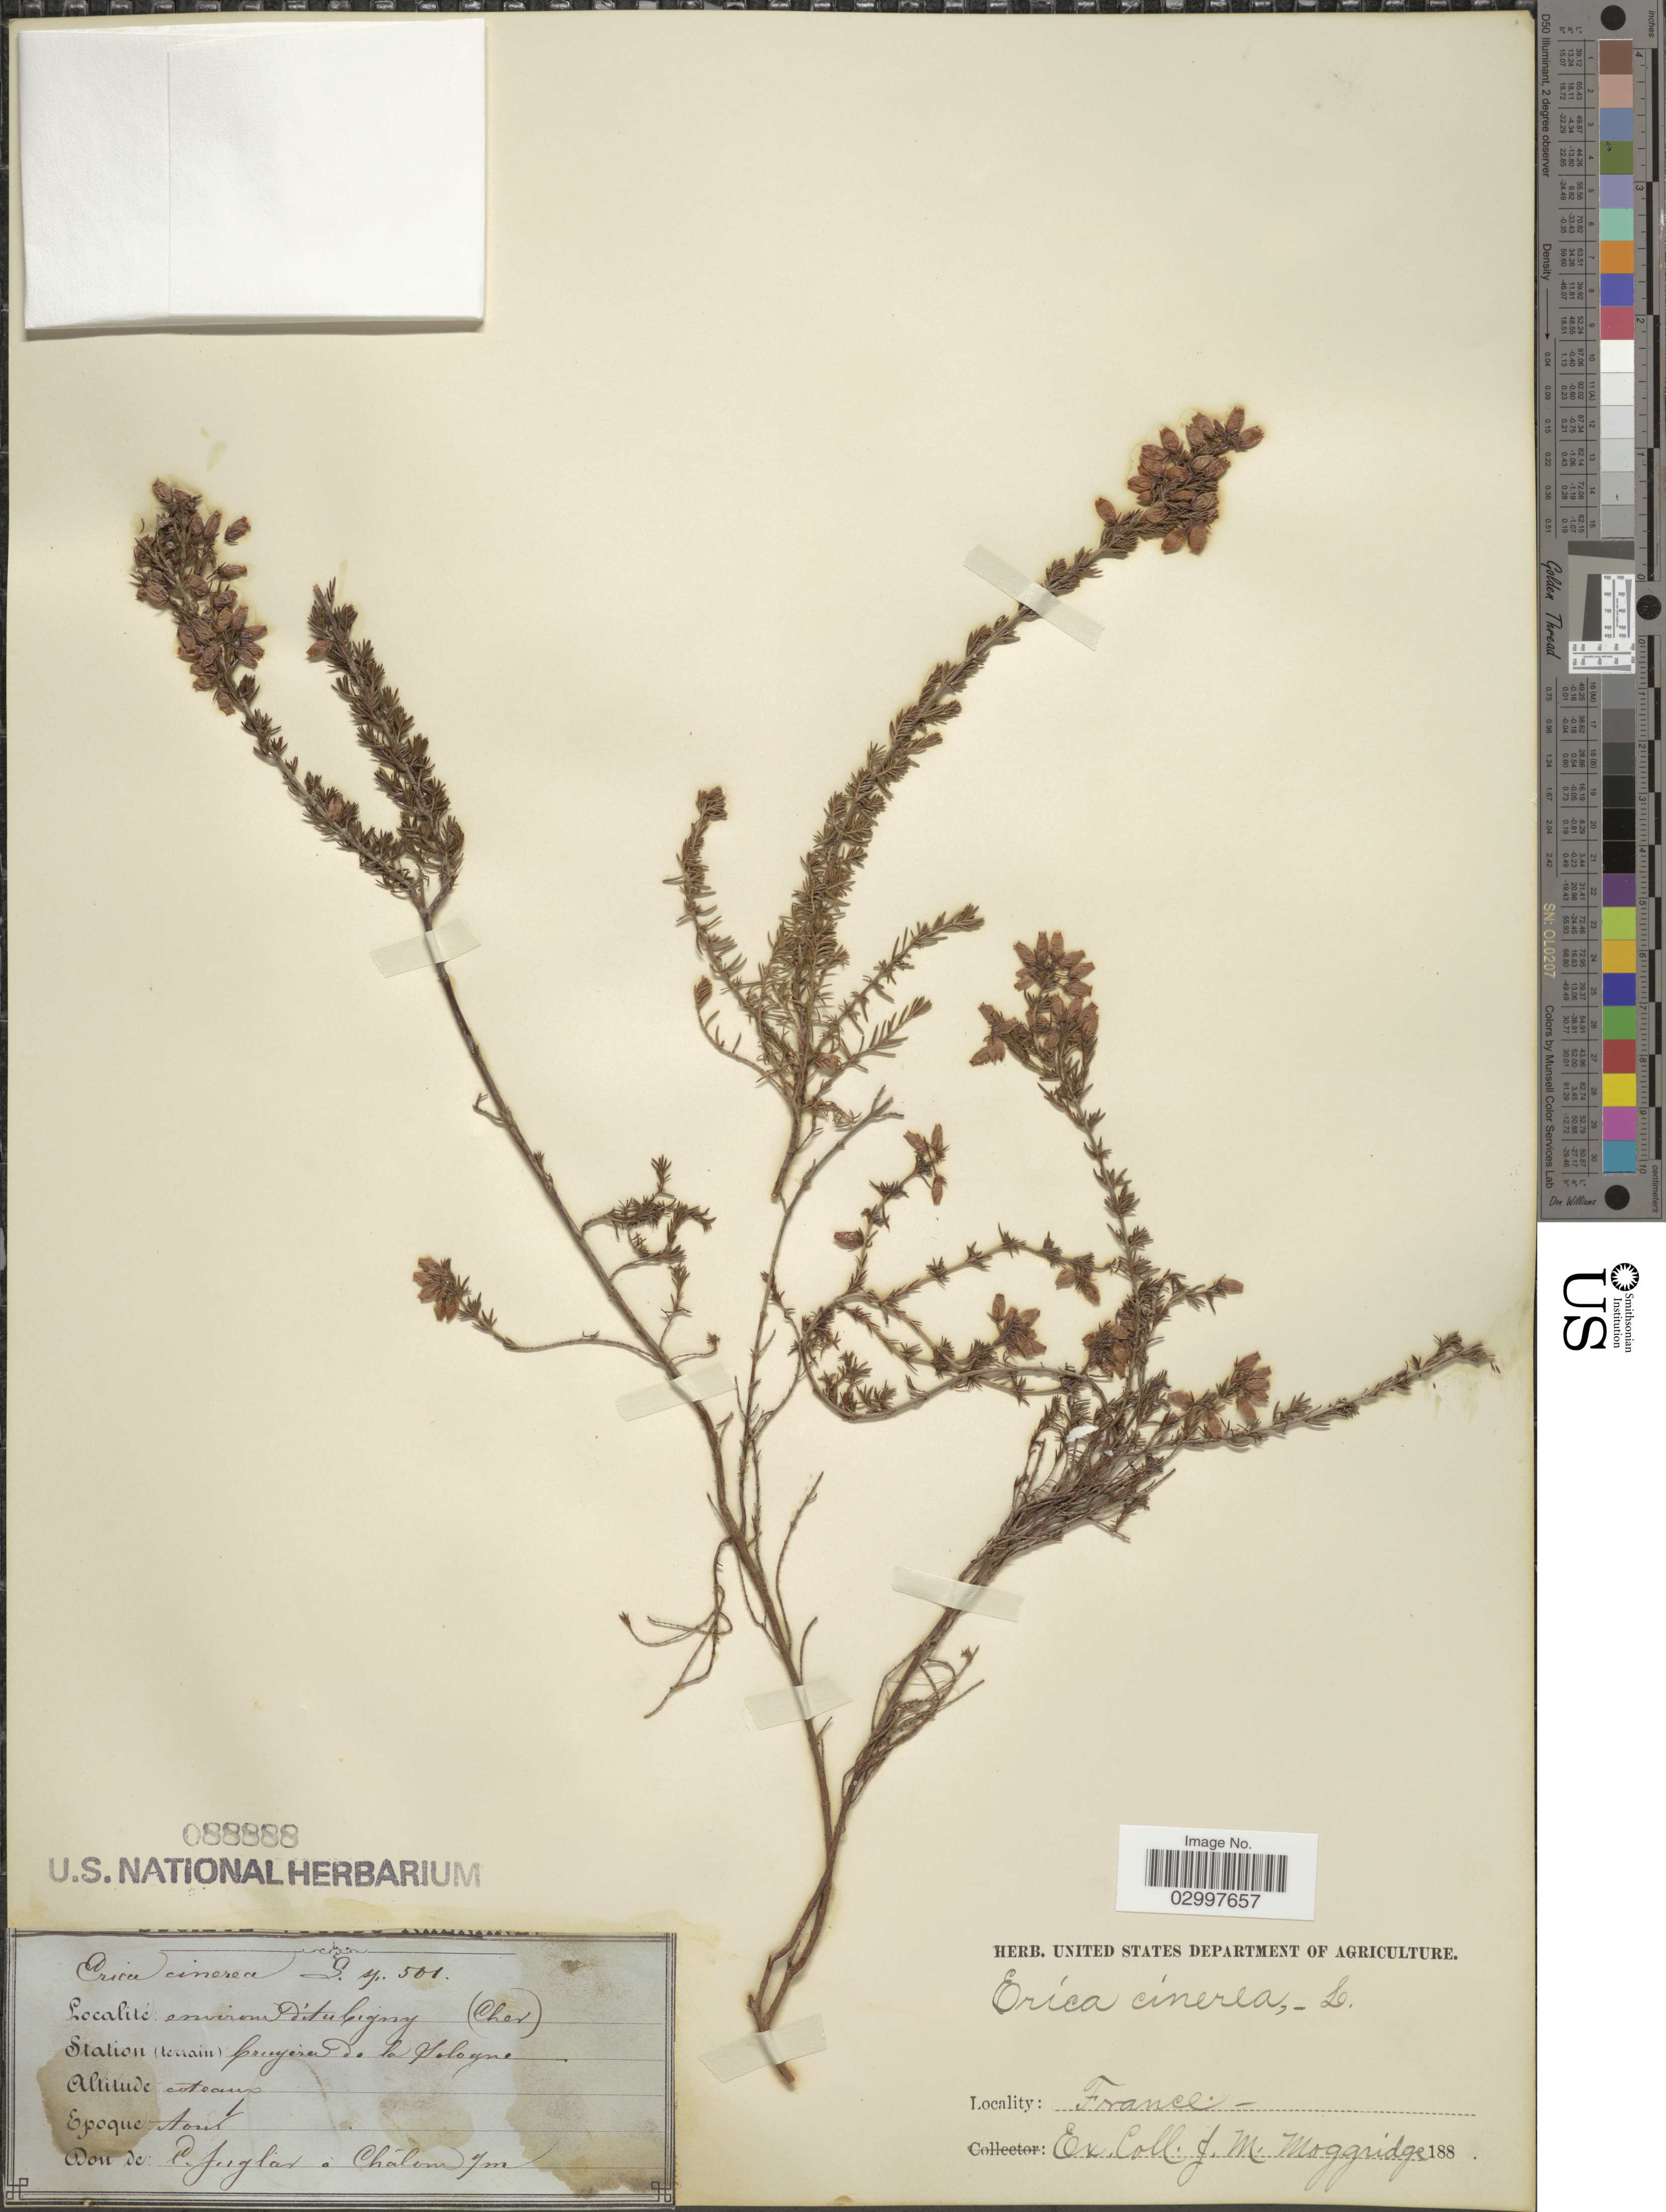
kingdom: Plantae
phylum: Tracheophyta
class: Magnoliopsida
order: Ericales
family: Ericaceae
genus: Erica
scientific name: Erica cinerea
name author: L.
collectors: M. Moggridge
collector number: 501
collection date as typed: Aout 188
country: France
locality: Cruyèra [interpreted] da la Cologne.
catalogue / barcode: US 88888